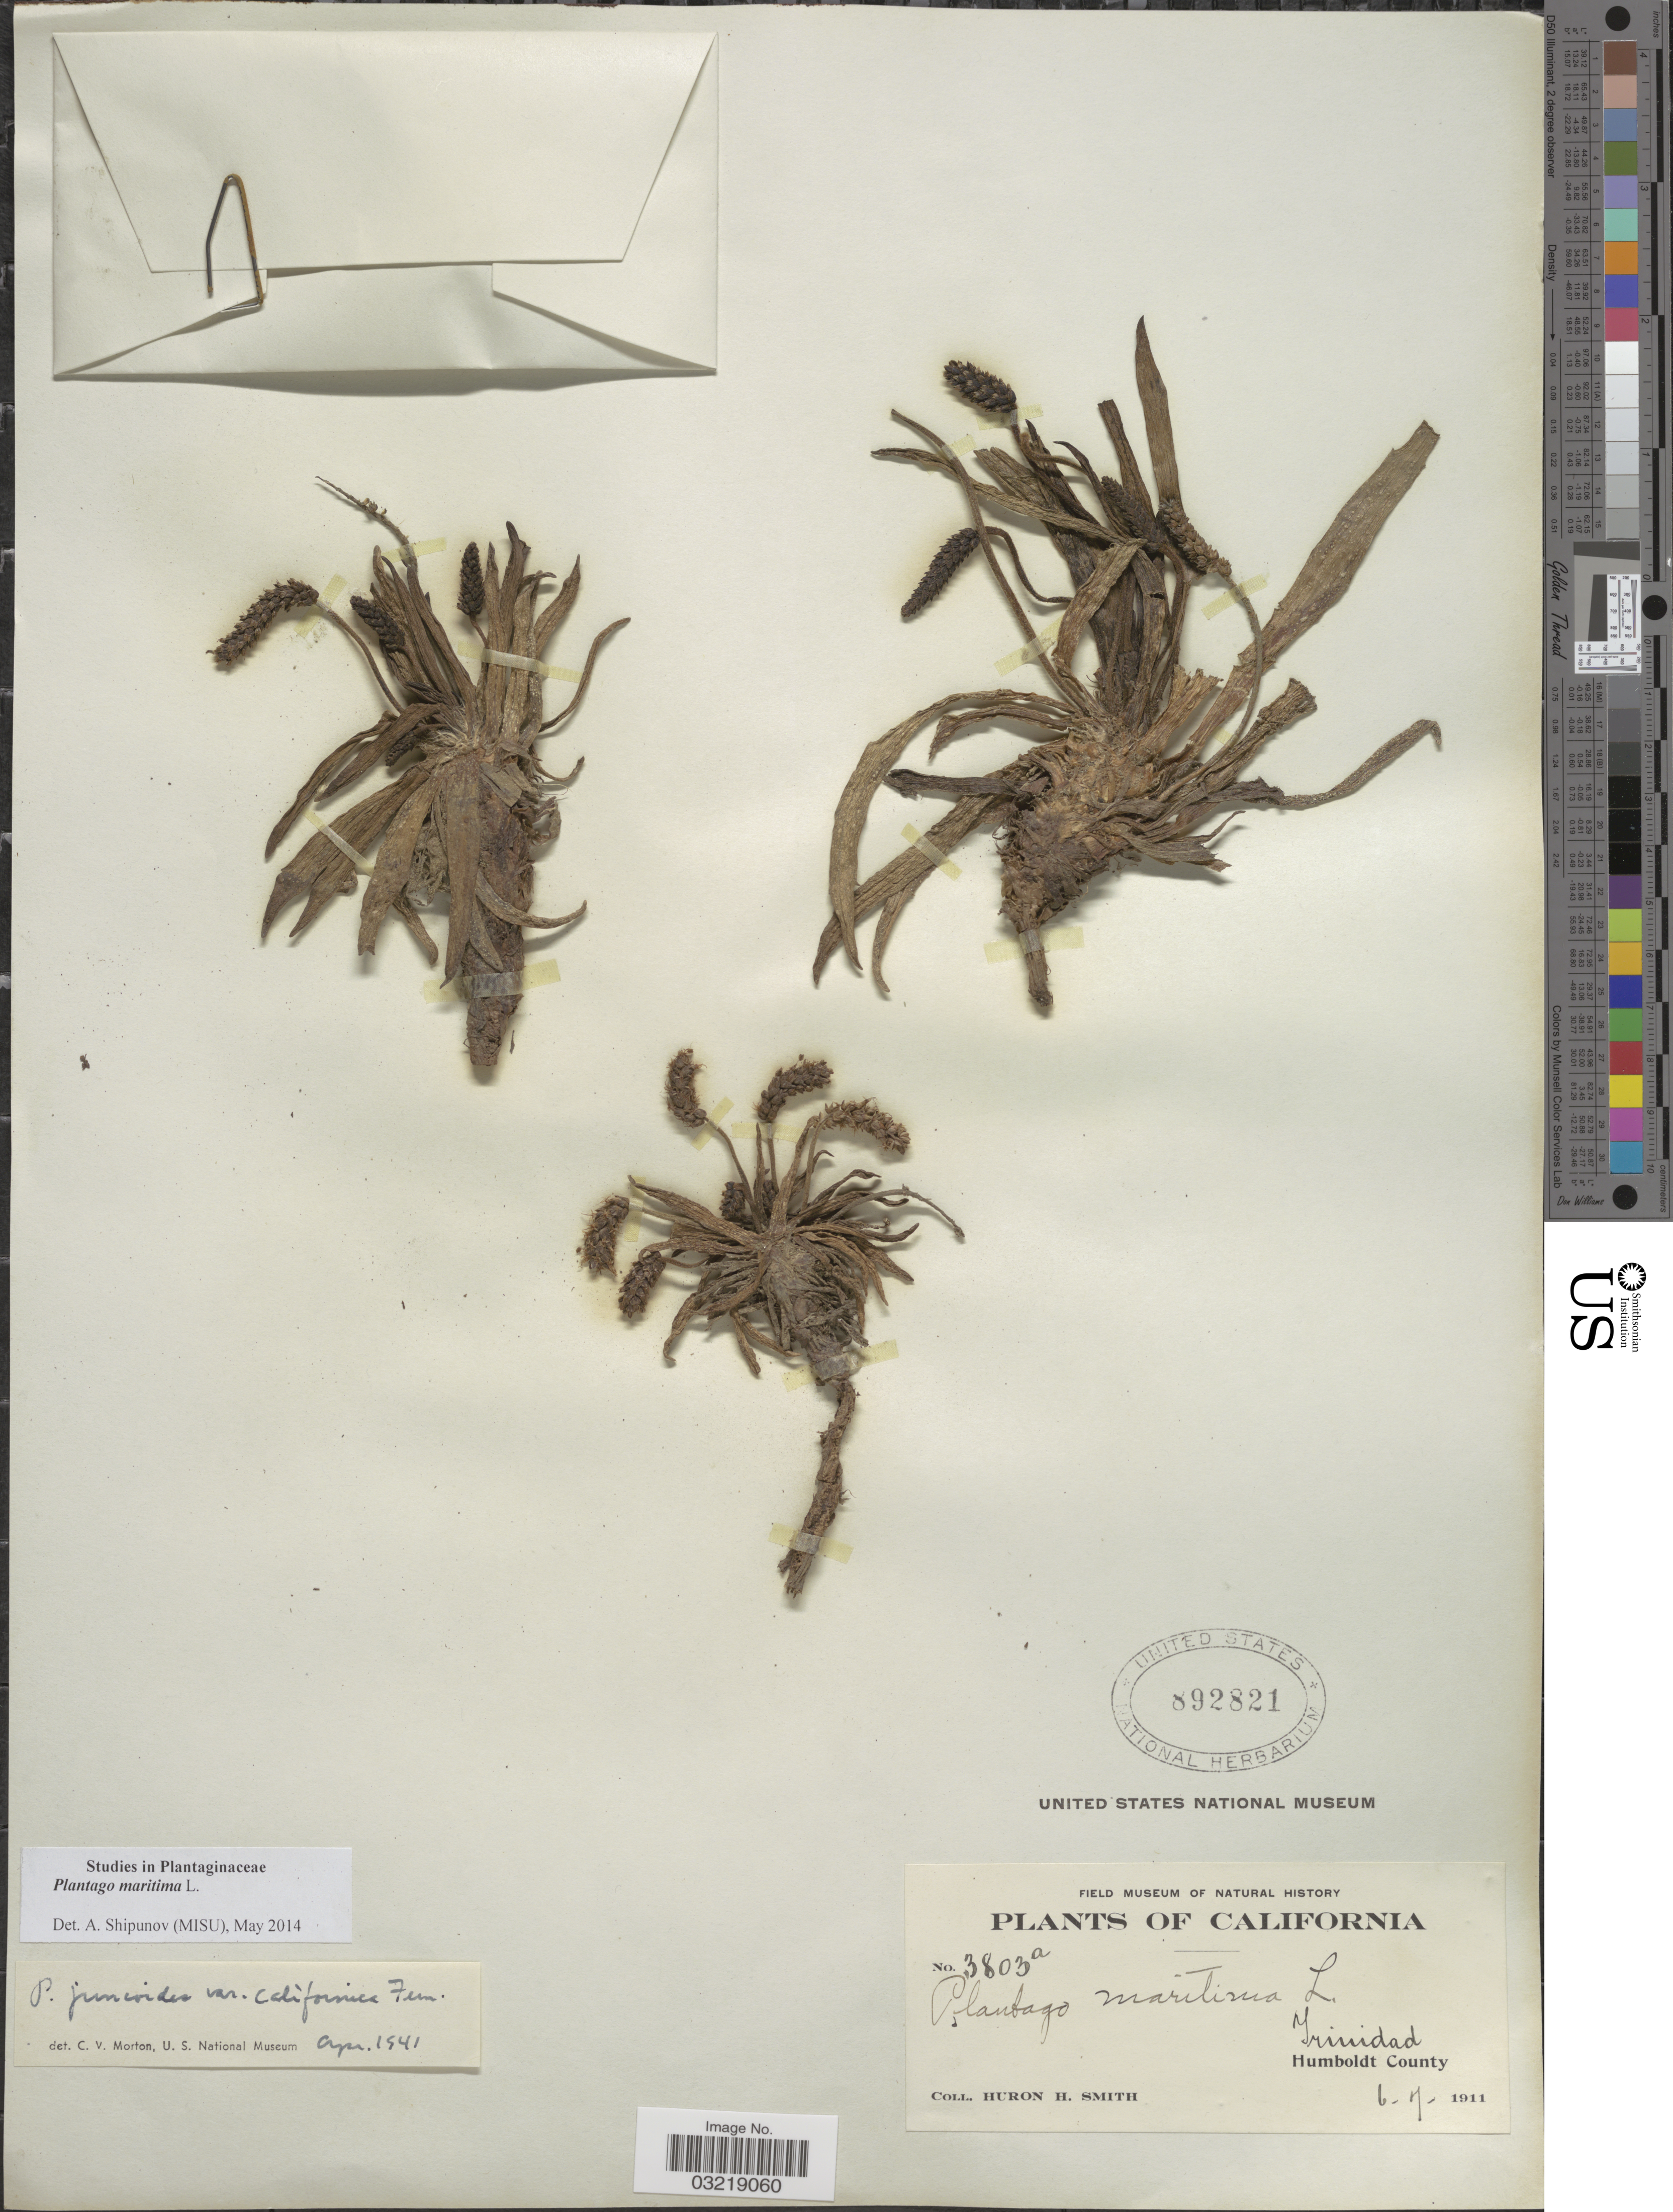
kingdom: Plantae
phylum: Tracheophyta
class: Magnoliopsida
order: Lamiales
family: Plantaginaceae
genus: Plantago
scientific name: Plantago maritima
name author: L.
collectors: Huron H. Smith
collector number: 3803a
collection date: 1911-06-07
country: United States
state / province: California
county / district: Humboldt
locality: Trinidad, Humboldt County.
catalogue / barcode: US 892821